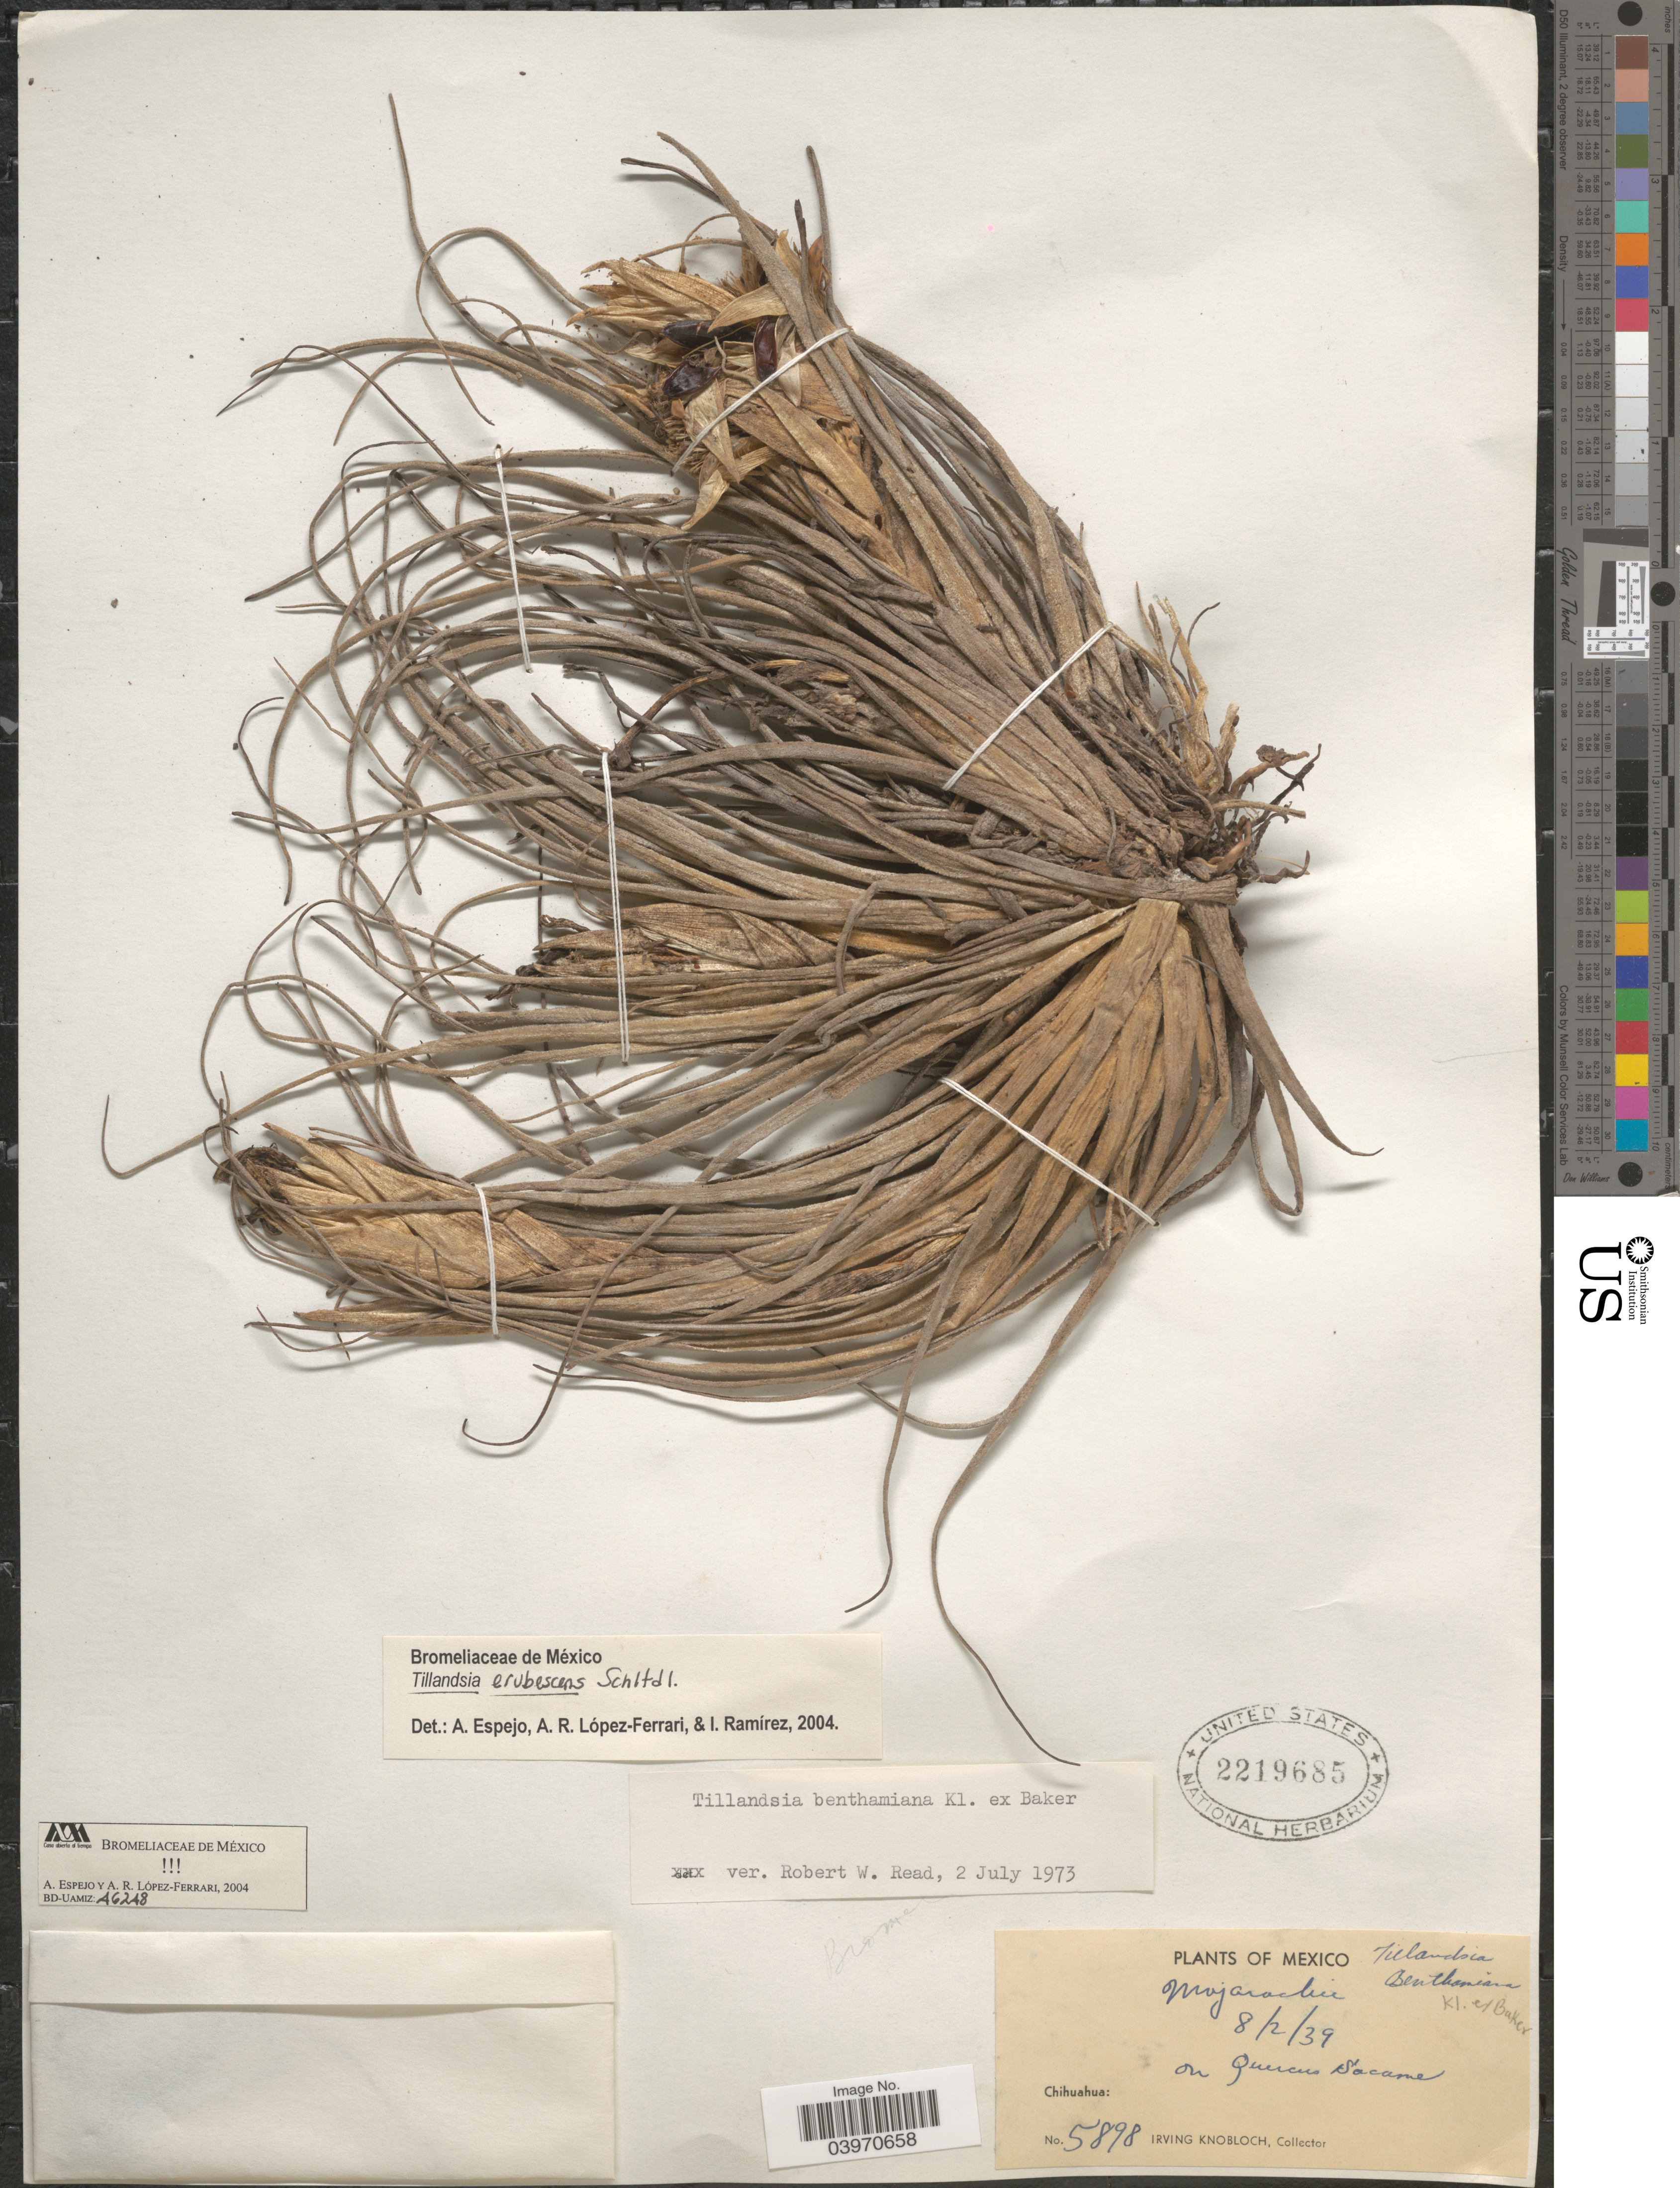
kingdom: Plantae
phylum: Tracheophyta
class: Liliopsida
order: Poales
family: Bromeliaceae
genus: Tillandsia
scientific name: Tillandsia erubescens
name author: Schltdl.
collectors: I. W. Knobloch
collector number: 5898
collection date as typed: Transcribed d/m/y: 8/2/39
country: Mexico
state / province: Chihuahua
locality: Mojarachi.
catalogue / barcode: US 2219685